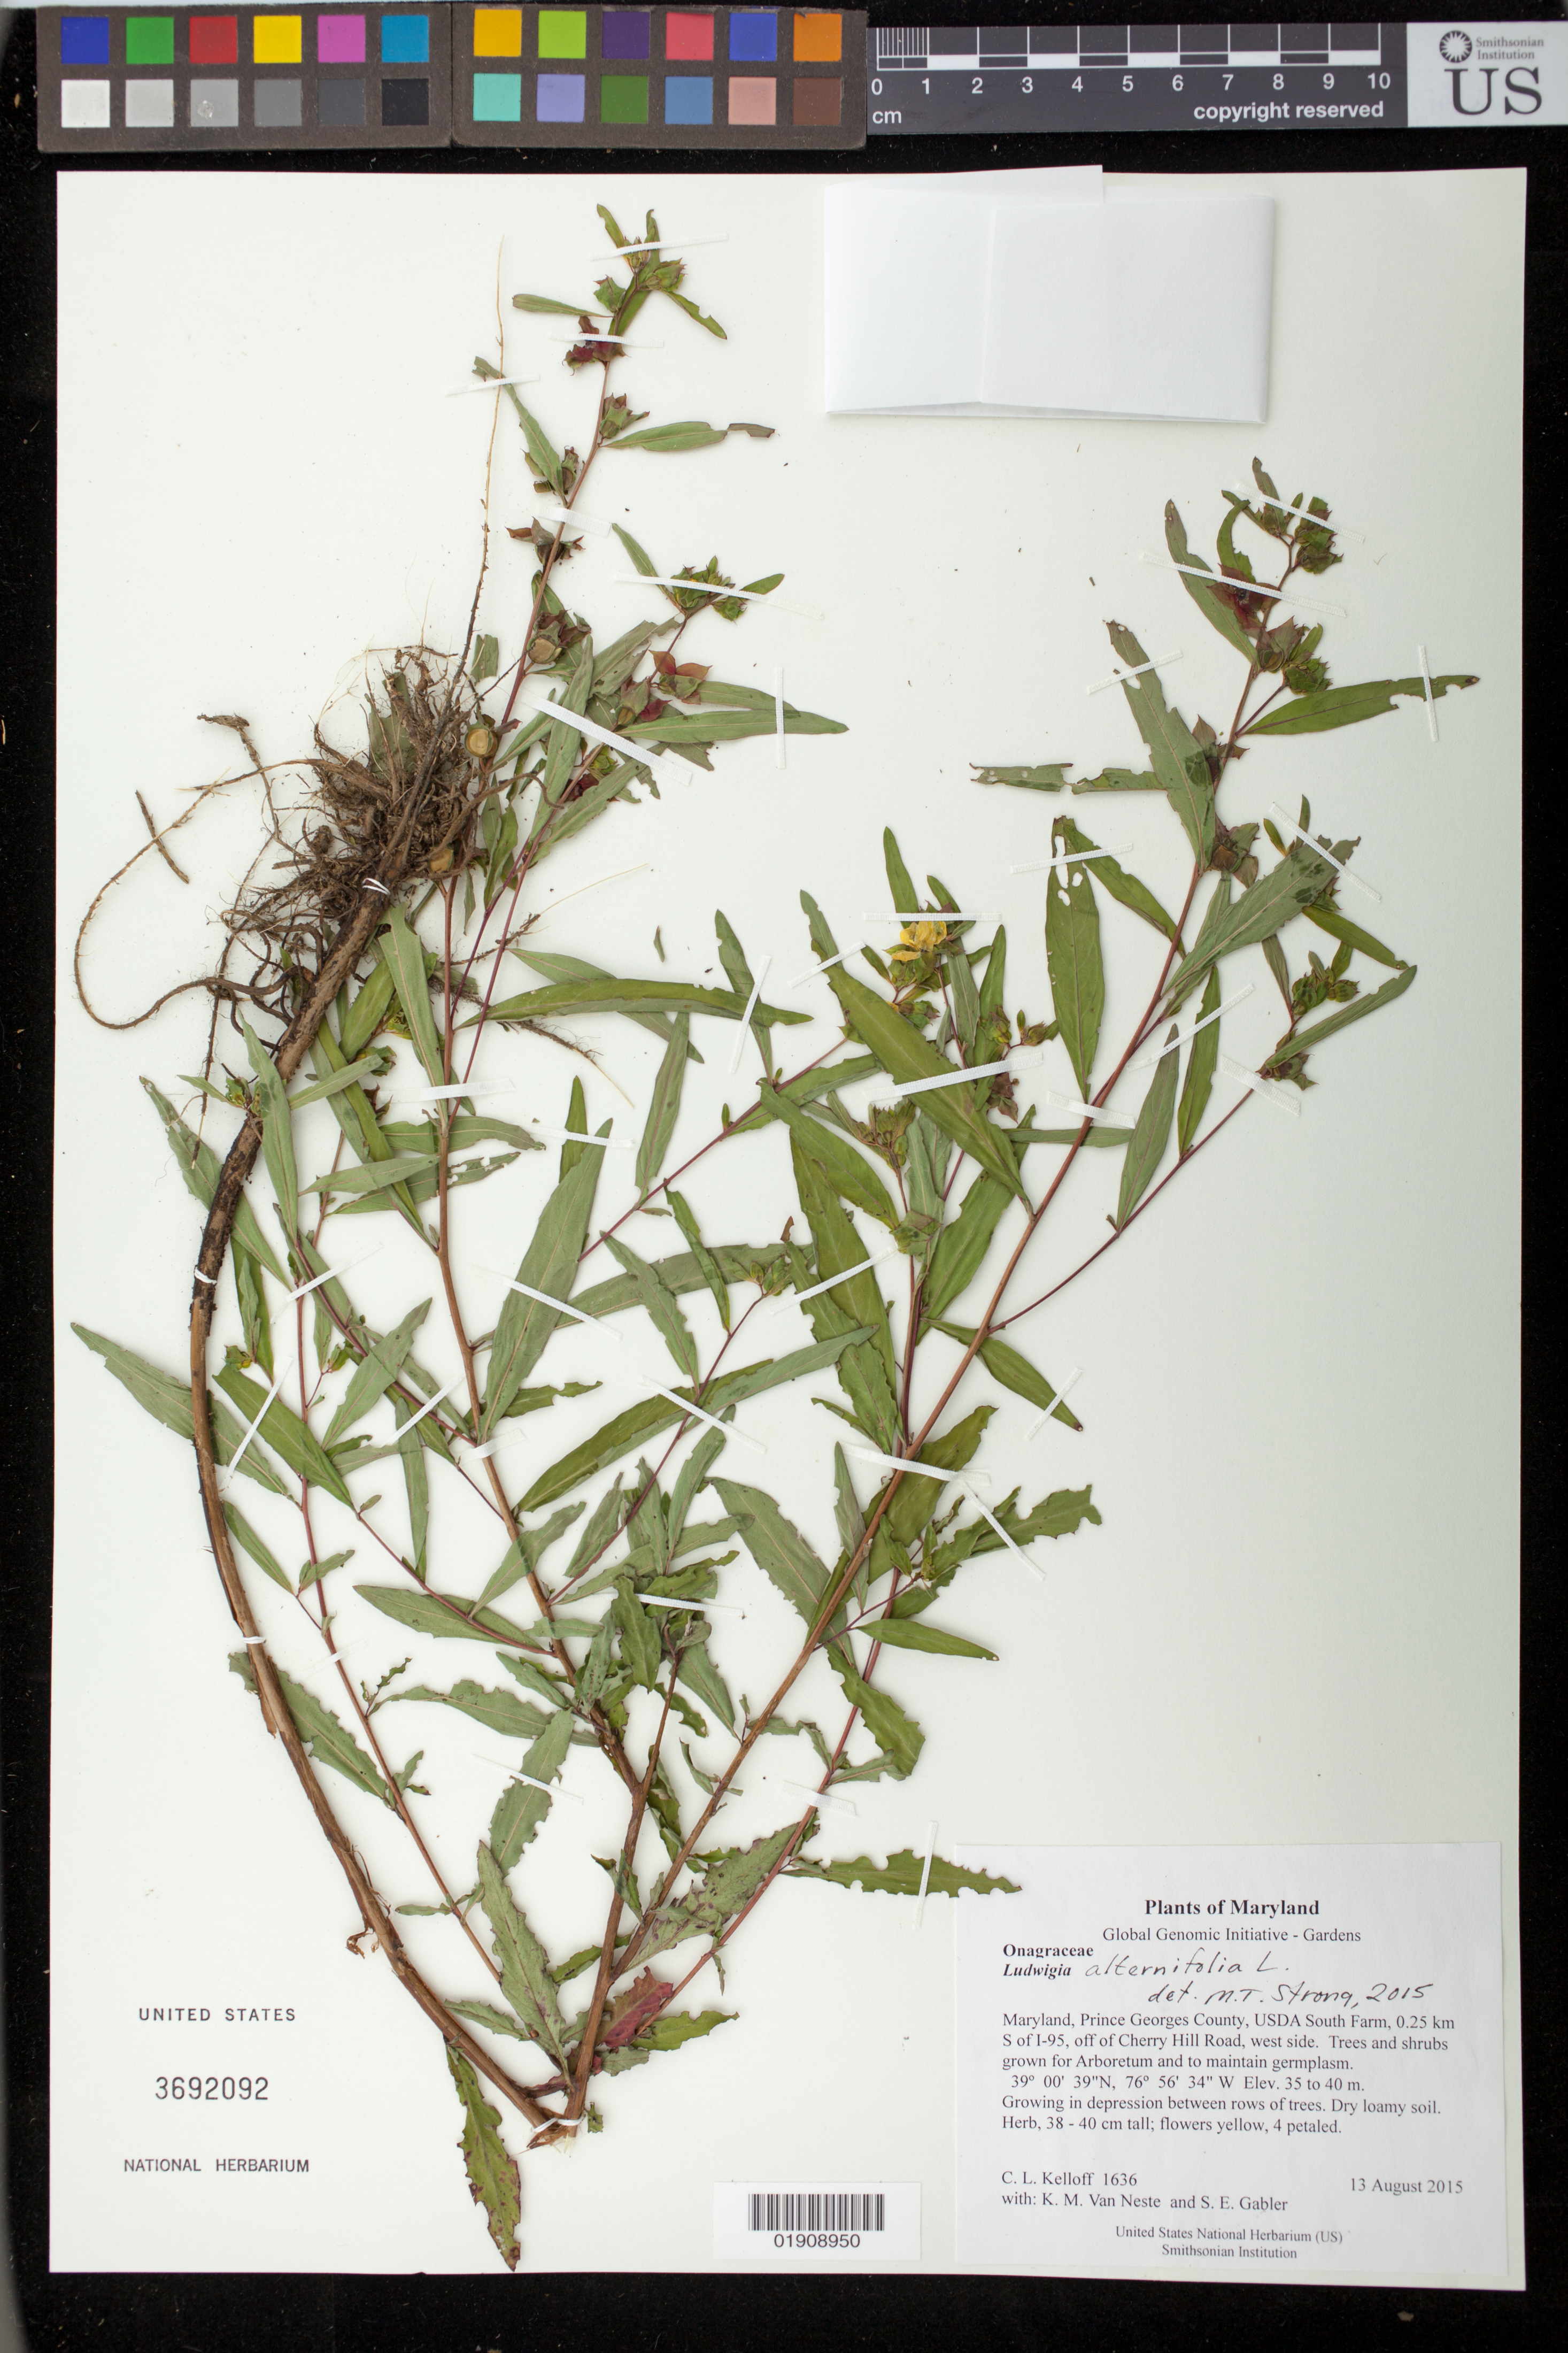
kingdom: Plantae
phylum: Tracheophyta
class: Magnoliopsida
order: Myrtales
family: Onagraceae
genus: Ludwigia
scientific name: Ludwigia alternifolia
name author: L.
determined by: Strong, M. T., (US), Smithsonian Institution - National Museum of Natural History (UNITED STATES)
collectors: C. L. Kelloff, K. M. Van Neste & S. E. Gabler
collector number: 1636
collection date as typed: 13 August 2015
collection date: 2015-08-13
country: United States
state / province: Maryland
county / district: Prince George's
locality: USDA South Farm, 0.25 km S of I-95, off of Cherry Hill Road, west side. Trees and shrubs grown for Arboretum and to maintain germplasm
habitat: Growing in depression between rows of trees. Dry loamy soil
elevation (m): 35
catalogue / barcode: US 3692092